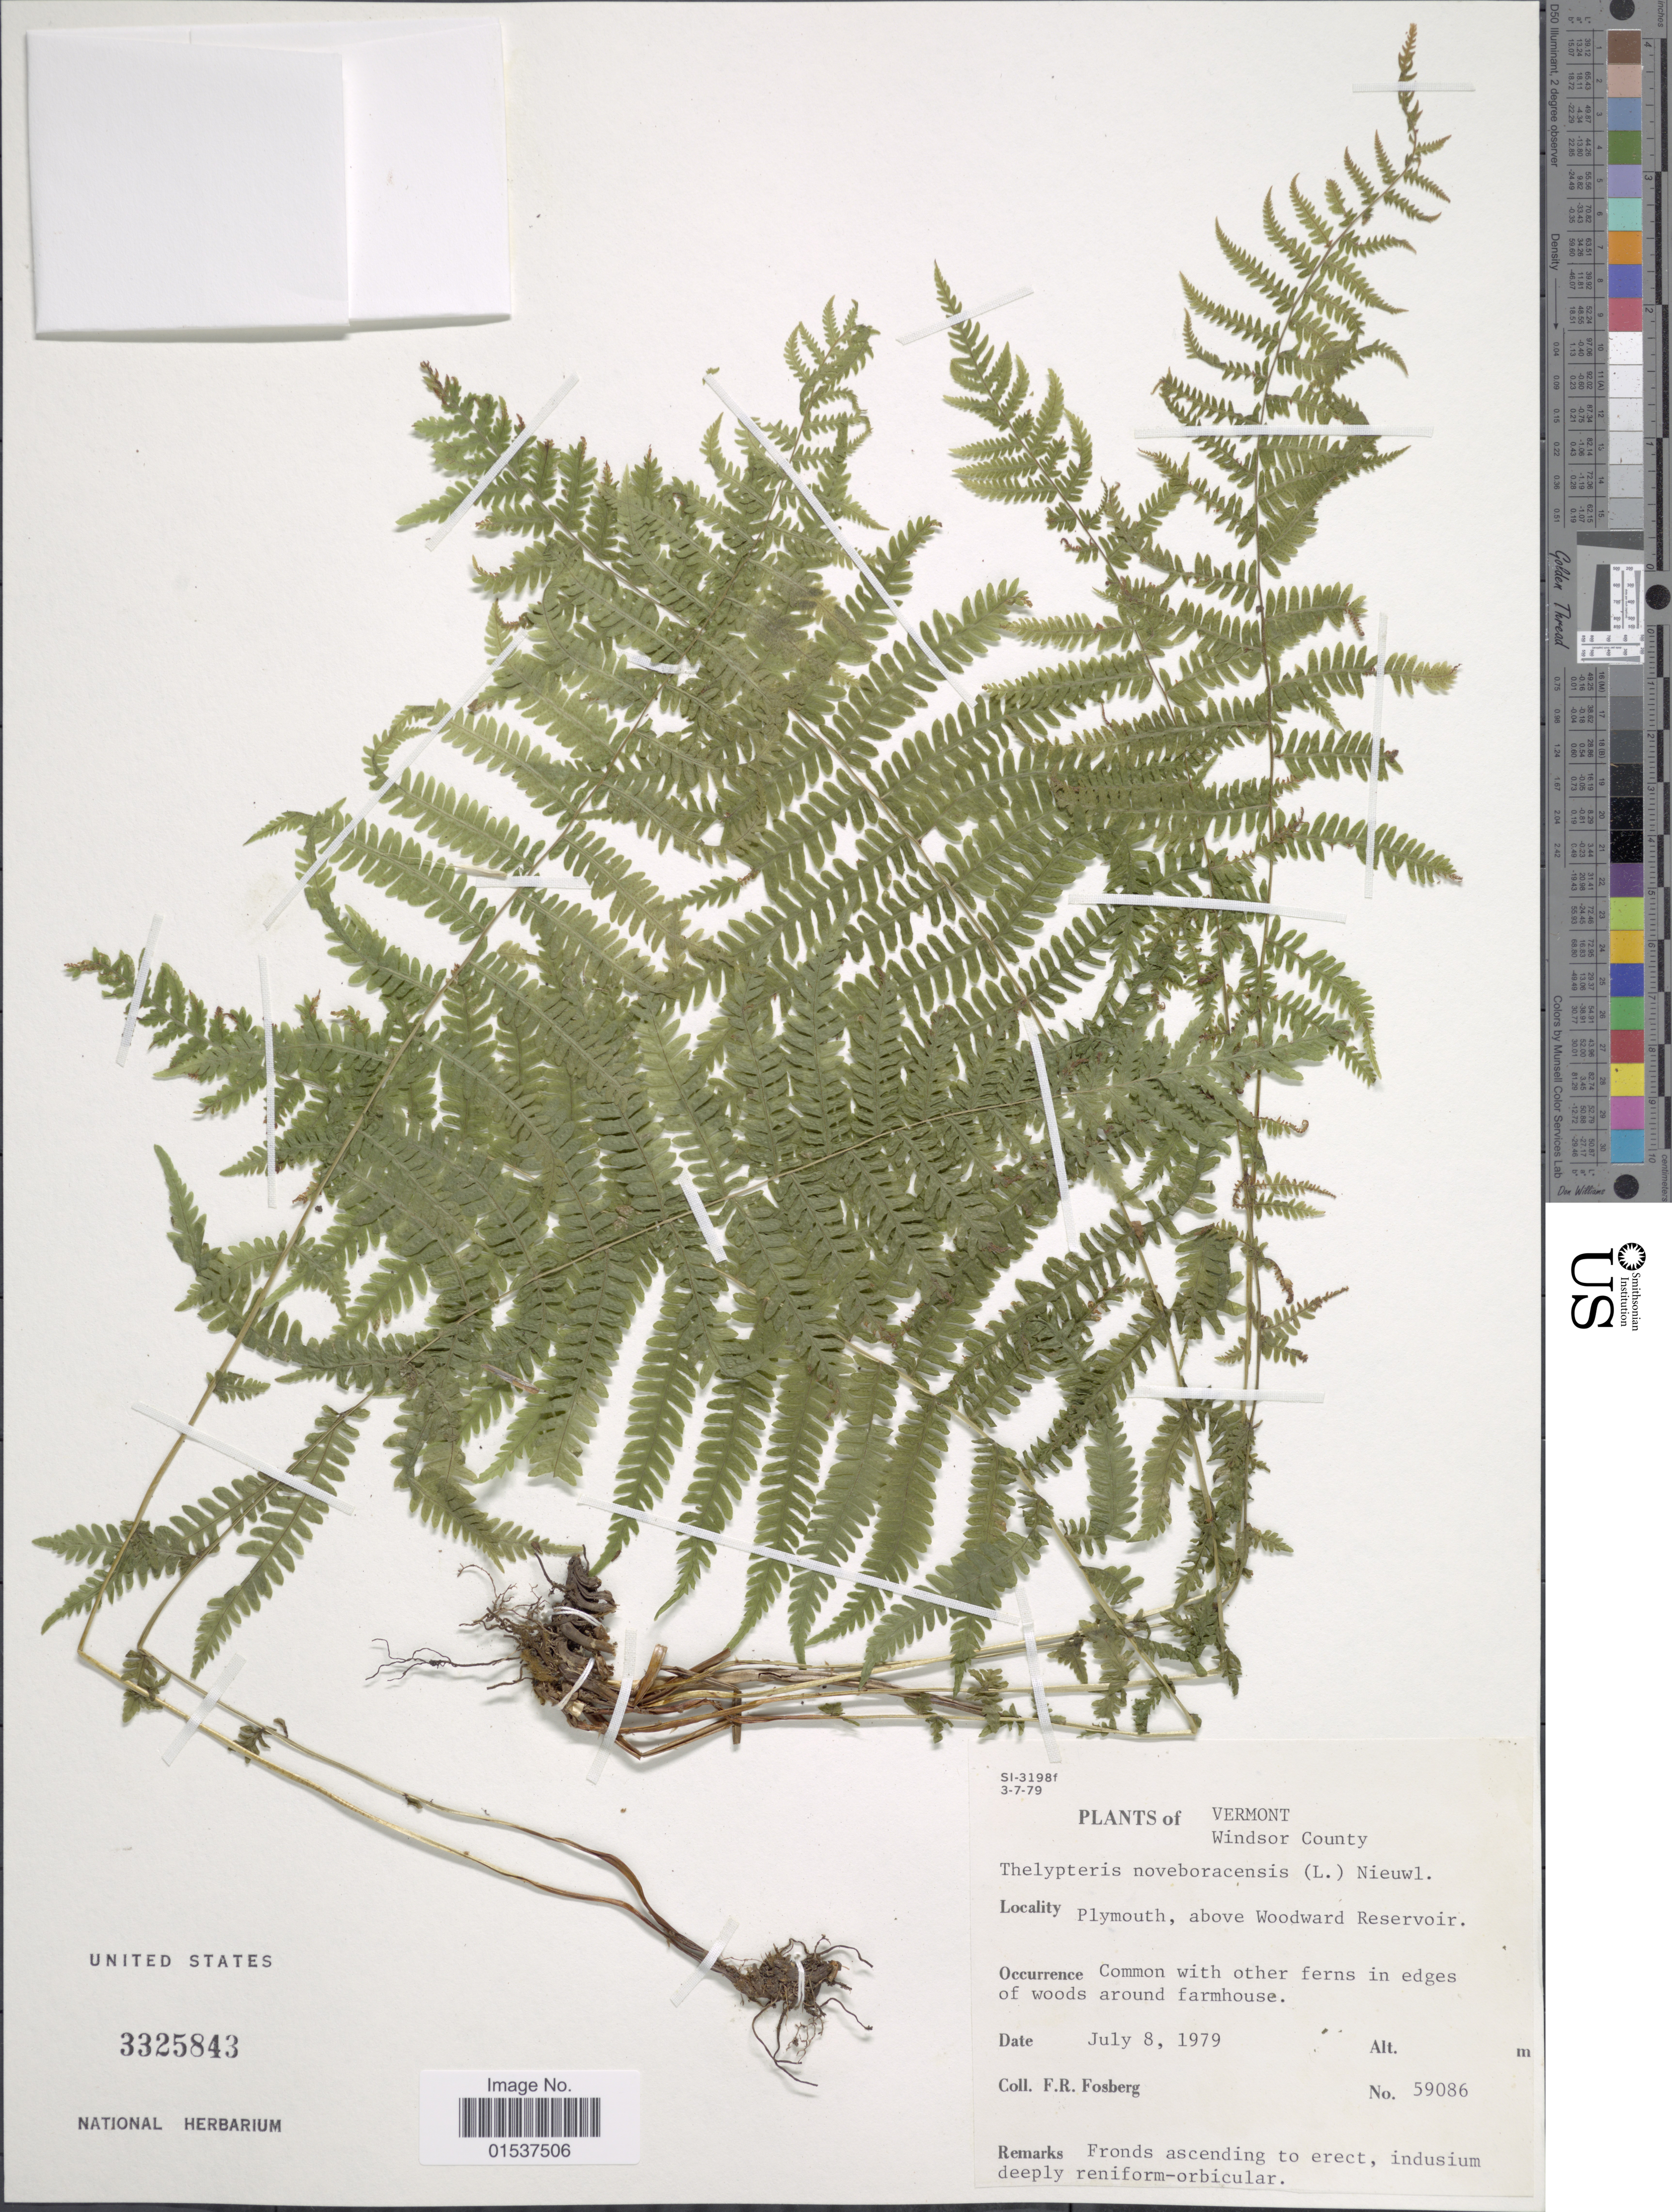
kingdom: Plantae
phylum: Tracheophyta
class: Polypodiopsida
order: Polypodiales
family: Thelypteridaceae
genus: Parathelypteris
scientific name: Parathelypteris noveboracensis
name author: (L.) Ching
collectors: F. R. Fosberg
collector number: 59086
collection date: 1979-07-08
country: United States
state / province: Vermont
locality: Vermont, Windsor County. Plymouth, above Woodward Reservoir.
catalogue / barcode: US 3325843